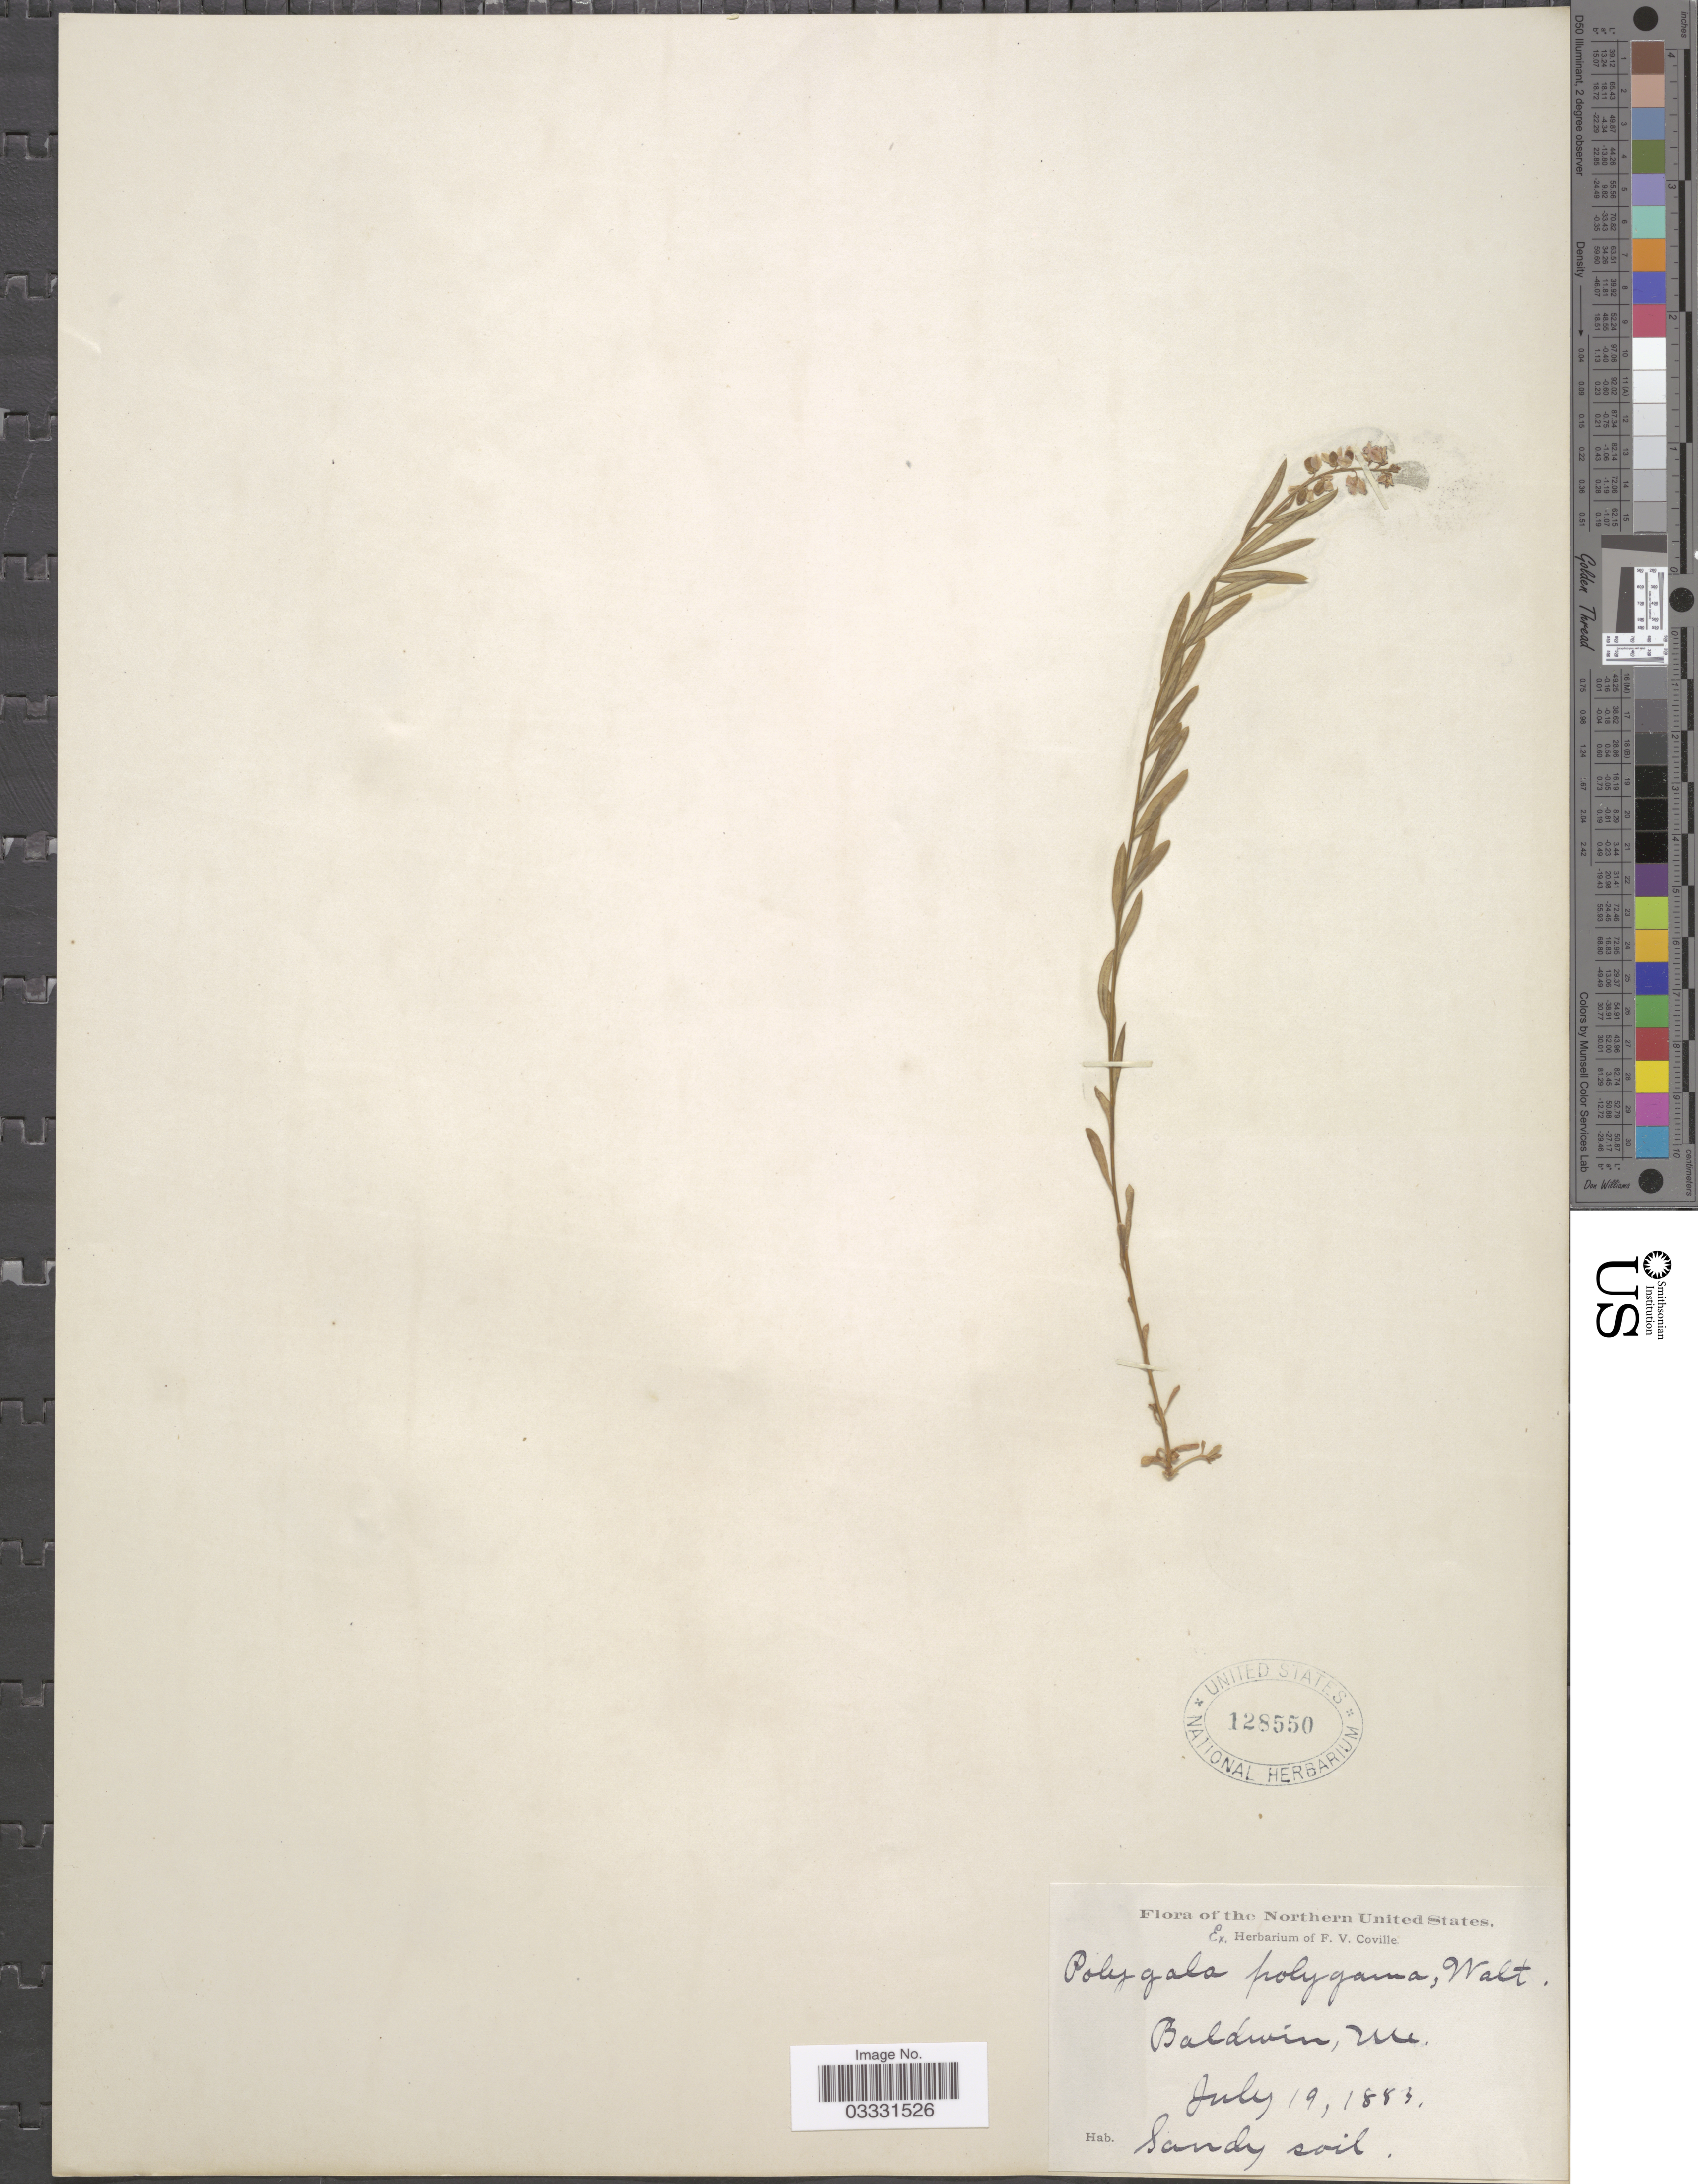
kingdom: Plantae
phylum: Tracheophyta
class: Magnoliopsida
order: Fabales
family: Polygalaceae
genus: Polygala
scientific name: Polygala polygama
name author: Walter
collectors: ex herb. F. V. Coville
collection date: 1883-07-19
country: United States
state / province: Maine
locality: Northern United States. Baldwin.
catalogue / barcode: US 128550